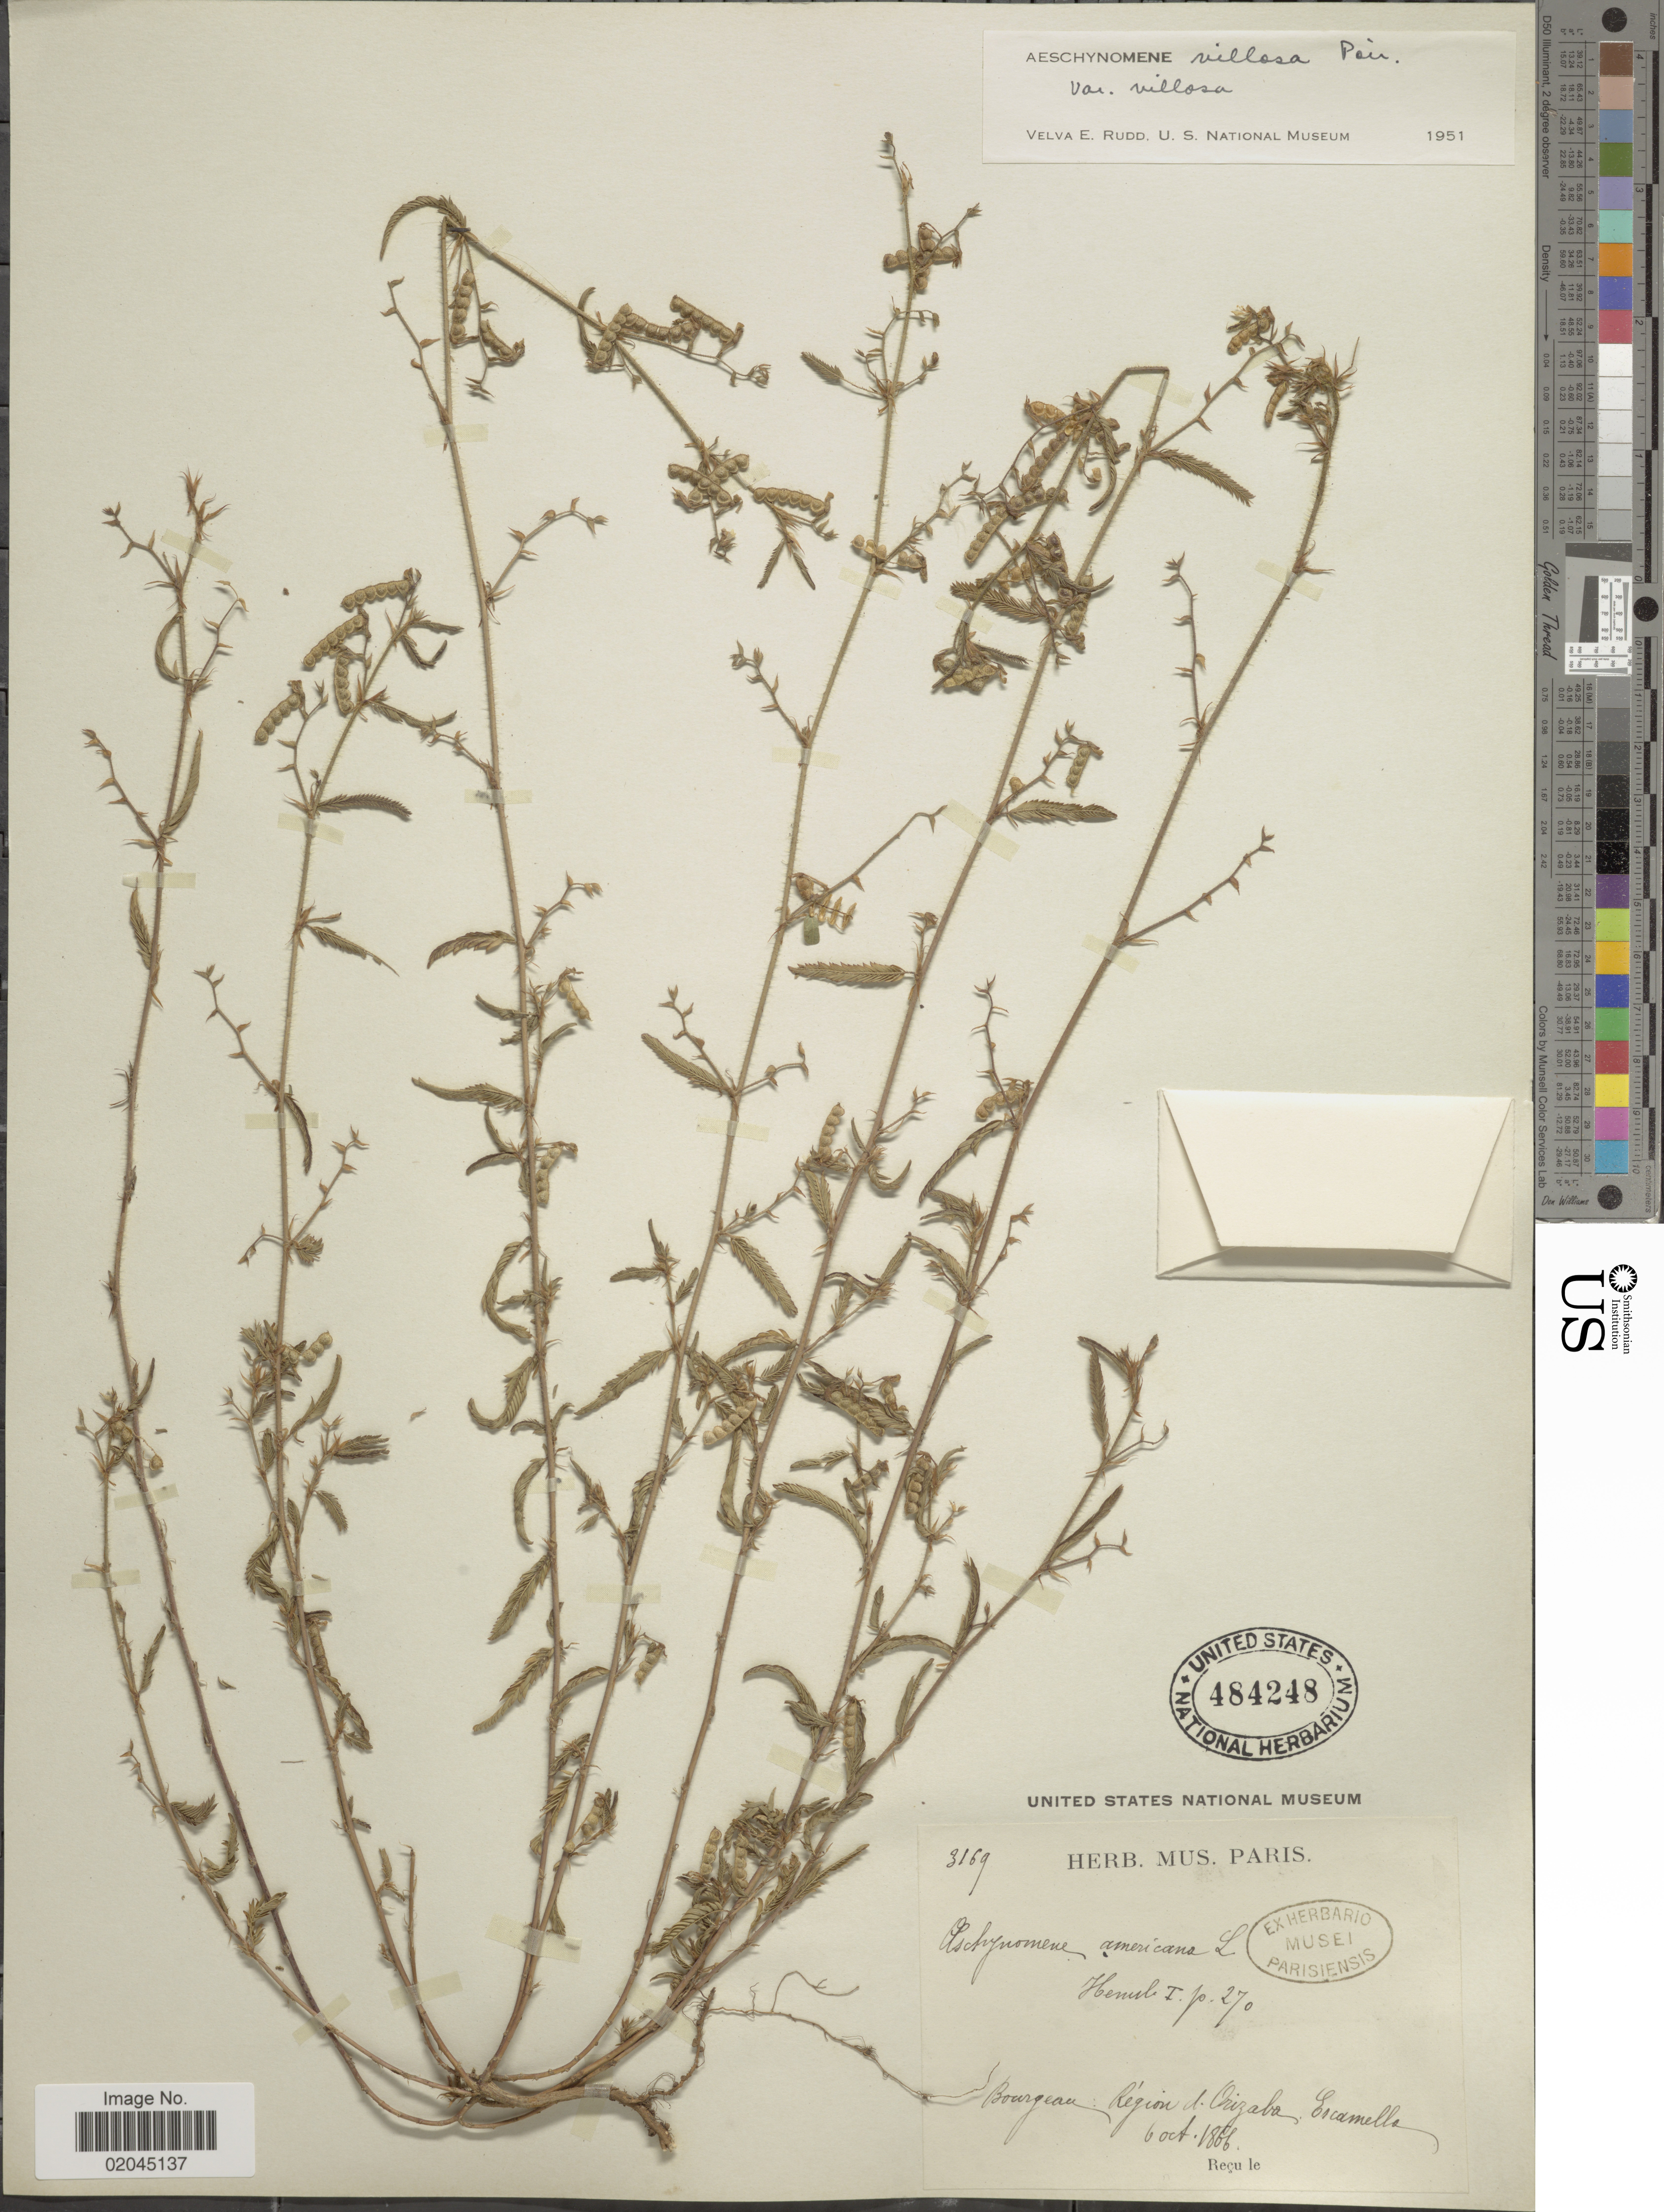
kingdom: Plantae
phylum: Tracheophyta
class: Magnoliopsida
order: Fabales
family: Fabaceae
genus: Aeschynomene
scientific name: Aeschynomene villosa var. villosa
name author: Poir.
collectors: M. Bourgeau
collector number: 3169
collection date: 1866-10-06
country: Mexico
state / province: Veracruz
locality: Region d'orizaba Escamello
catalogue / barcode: US 484248